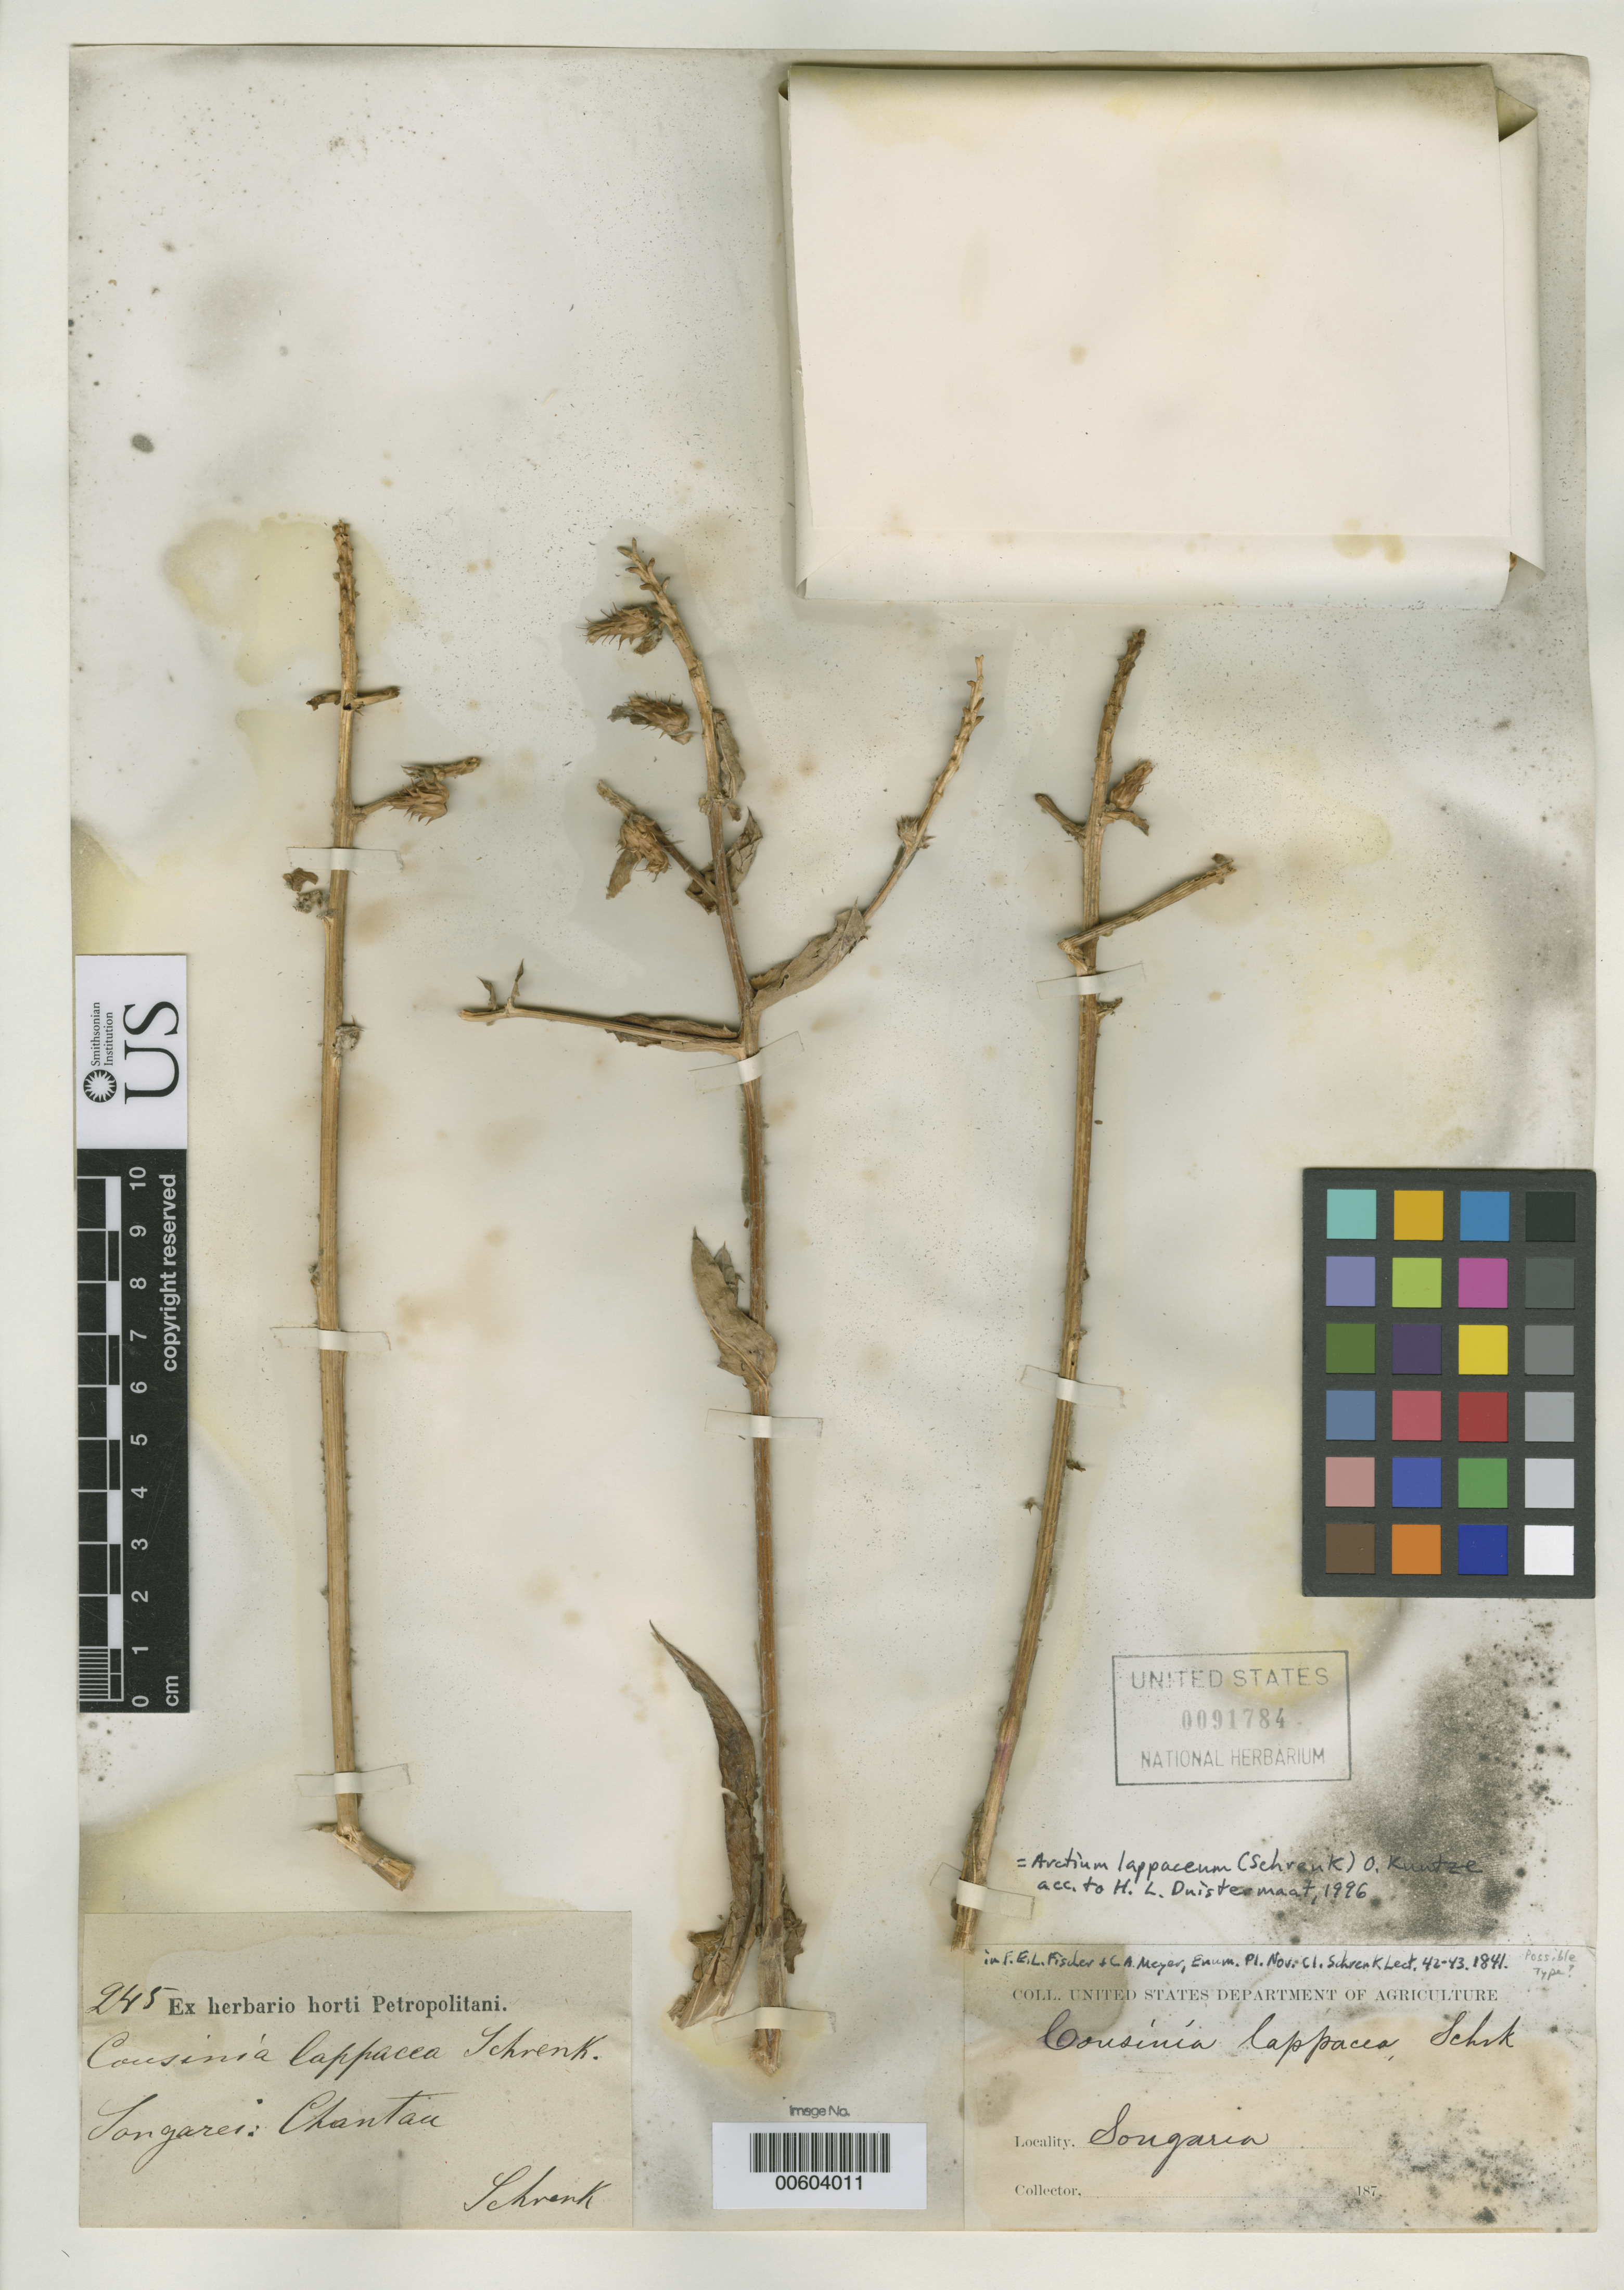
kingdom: Plantae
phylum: Tracheophyta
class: Magnoliopsida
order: Asterales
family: Asteraceae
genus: Cousinia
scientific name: Cousinia lappacea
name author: Schrenk in Fisch. & C.A. Mey.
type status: Possible Type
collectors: A. G. von Schrenk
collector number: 245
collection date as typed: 187-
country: China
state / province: Xinjiang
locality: Dzungaria; Songaria. (Present-day: Xinjiang Uyghur Autonomous Region)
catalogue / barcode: US 91784